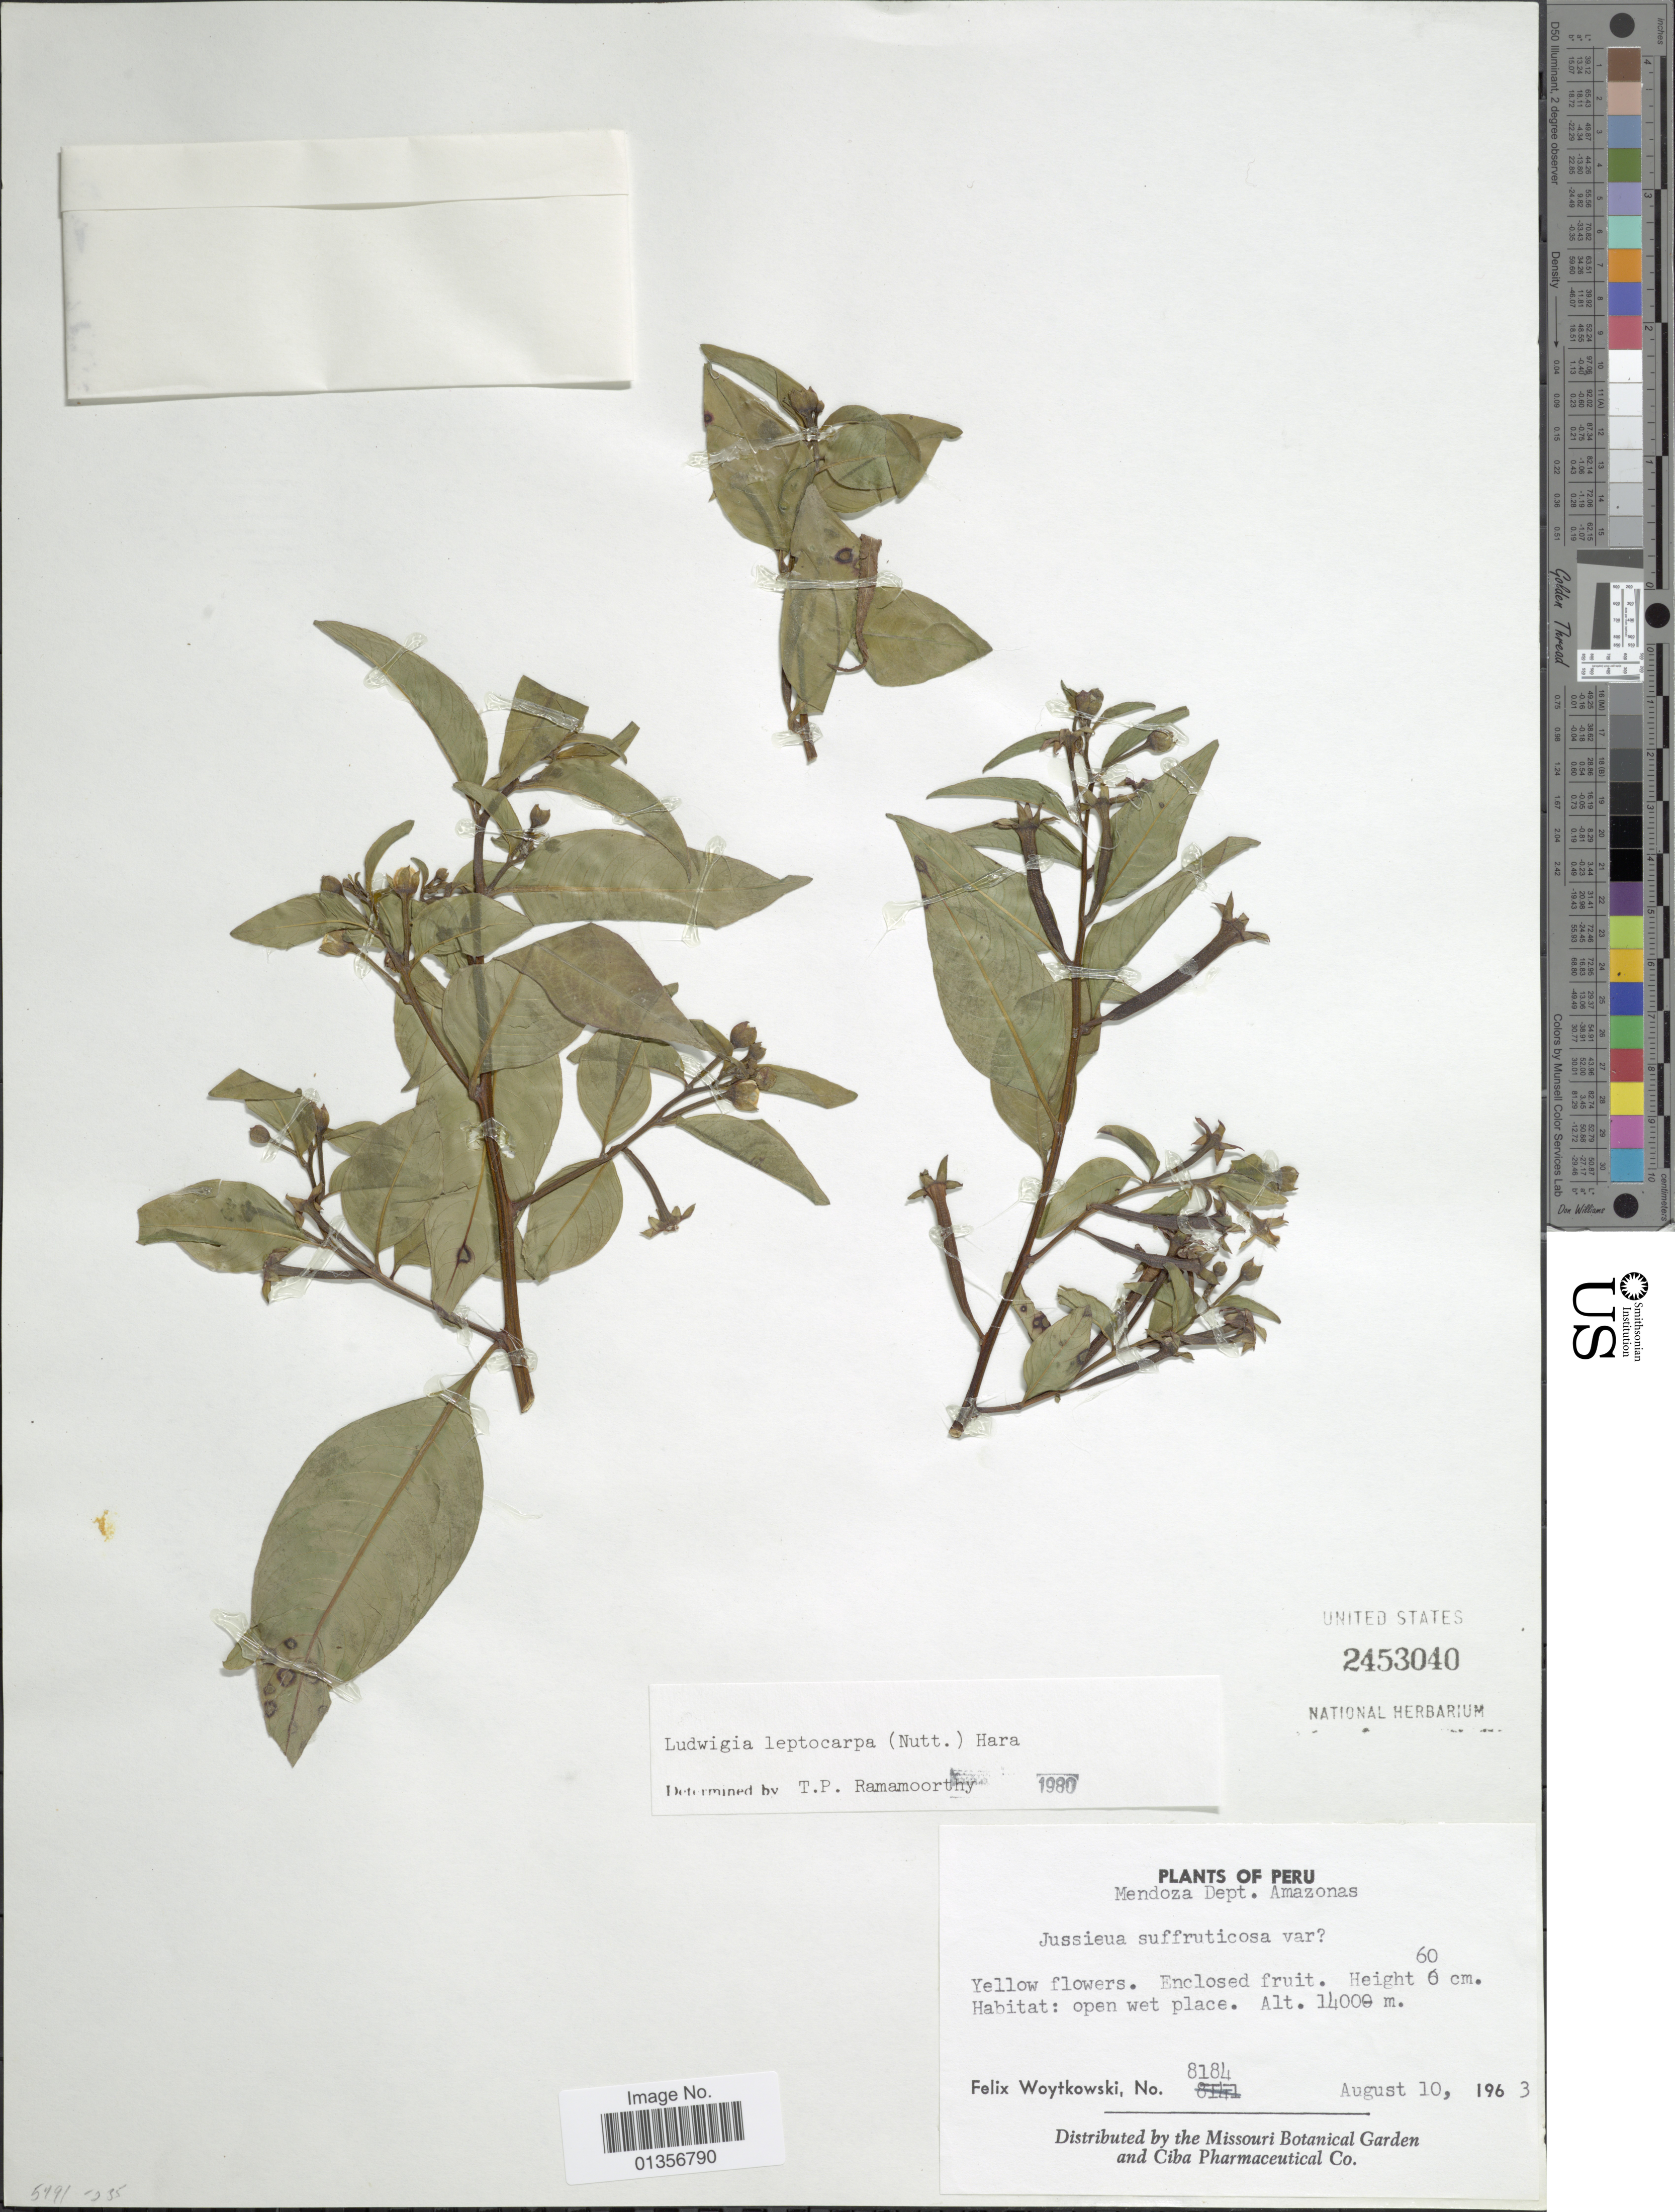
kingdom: Plantae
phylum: Tracheophyta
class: Magnoliopsida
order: Myrtales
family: Onagraceae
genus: Ludwigia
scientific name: Ludwigia leptocarpa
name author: (Nutt.) H. Hara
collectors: F. Woytkowski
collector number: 8184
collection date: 1963-08-10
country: Peru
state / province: Amazonas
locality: Mendoza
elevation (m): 1400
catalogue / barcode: US 2453040